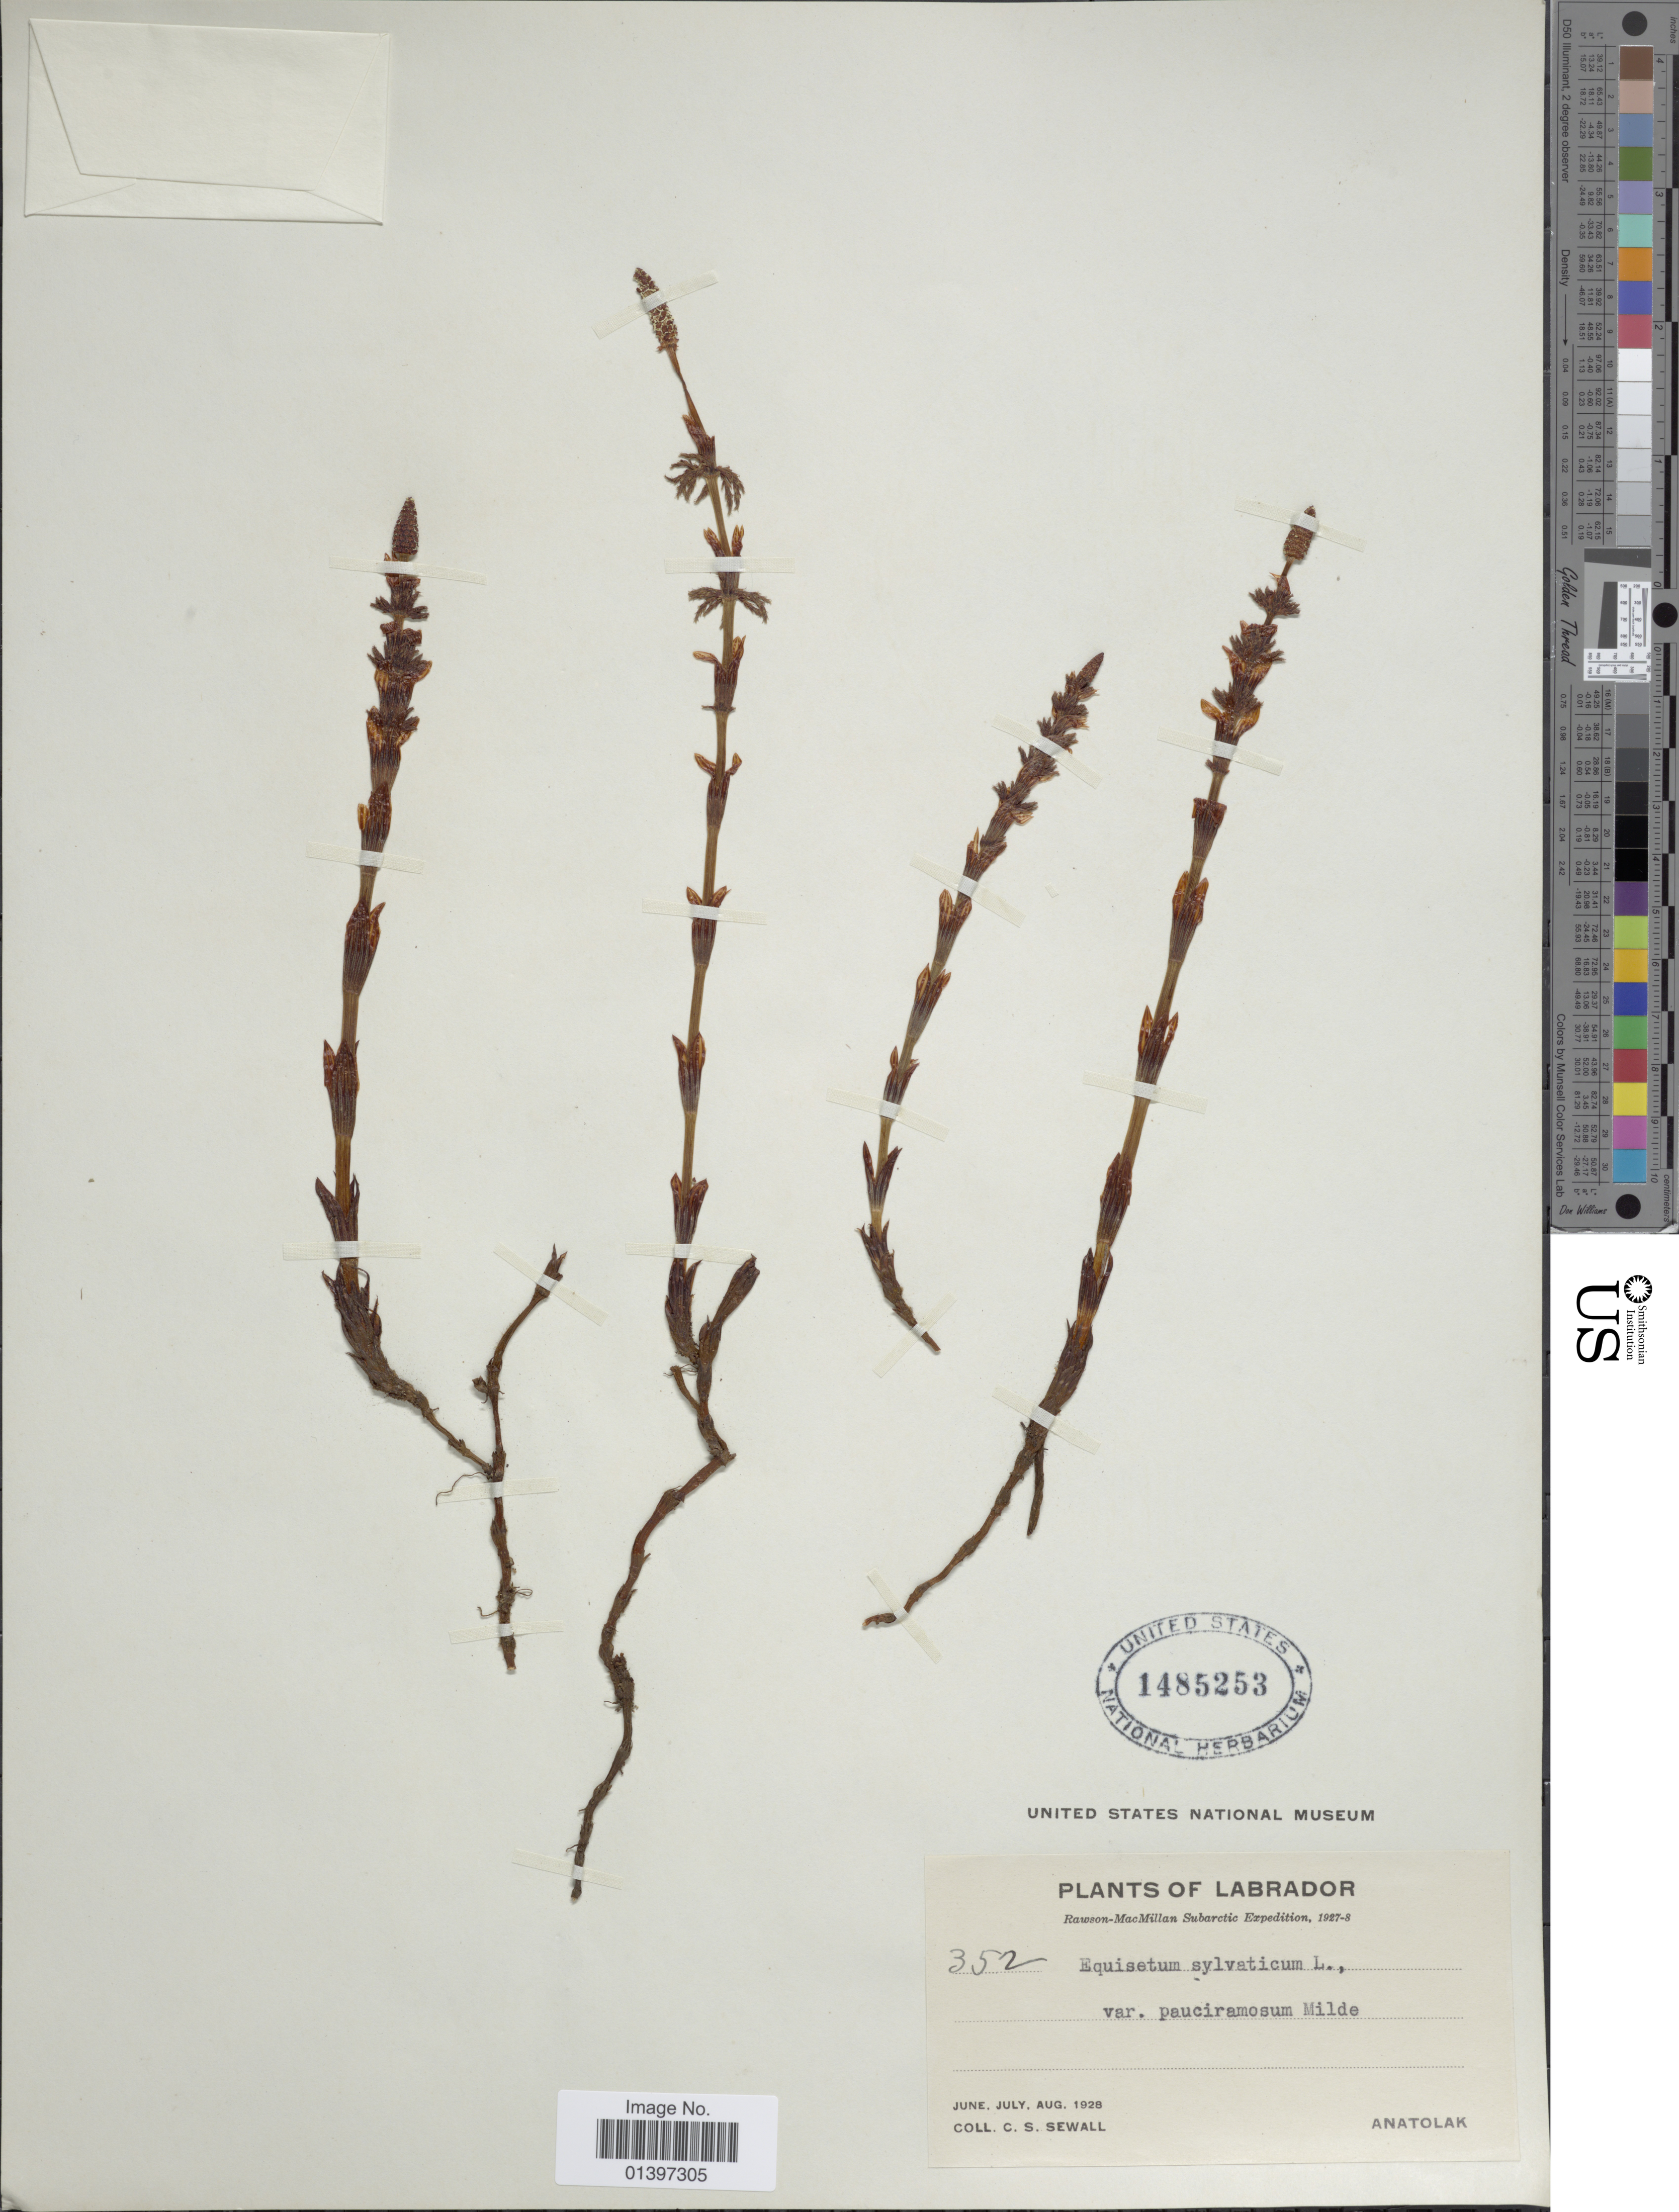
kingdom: Plantae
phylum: Tracheophyta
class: Polypodiopsida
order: Equisetales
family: Equisetaceae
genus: Equisetum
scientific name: Equisetum sylvaticum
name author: L.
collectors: C. Sewall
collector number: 352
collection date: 1928-06/1928-08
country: Canada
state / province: Newfoundland and Labrador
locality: Anatolak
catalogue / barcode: US 1485253